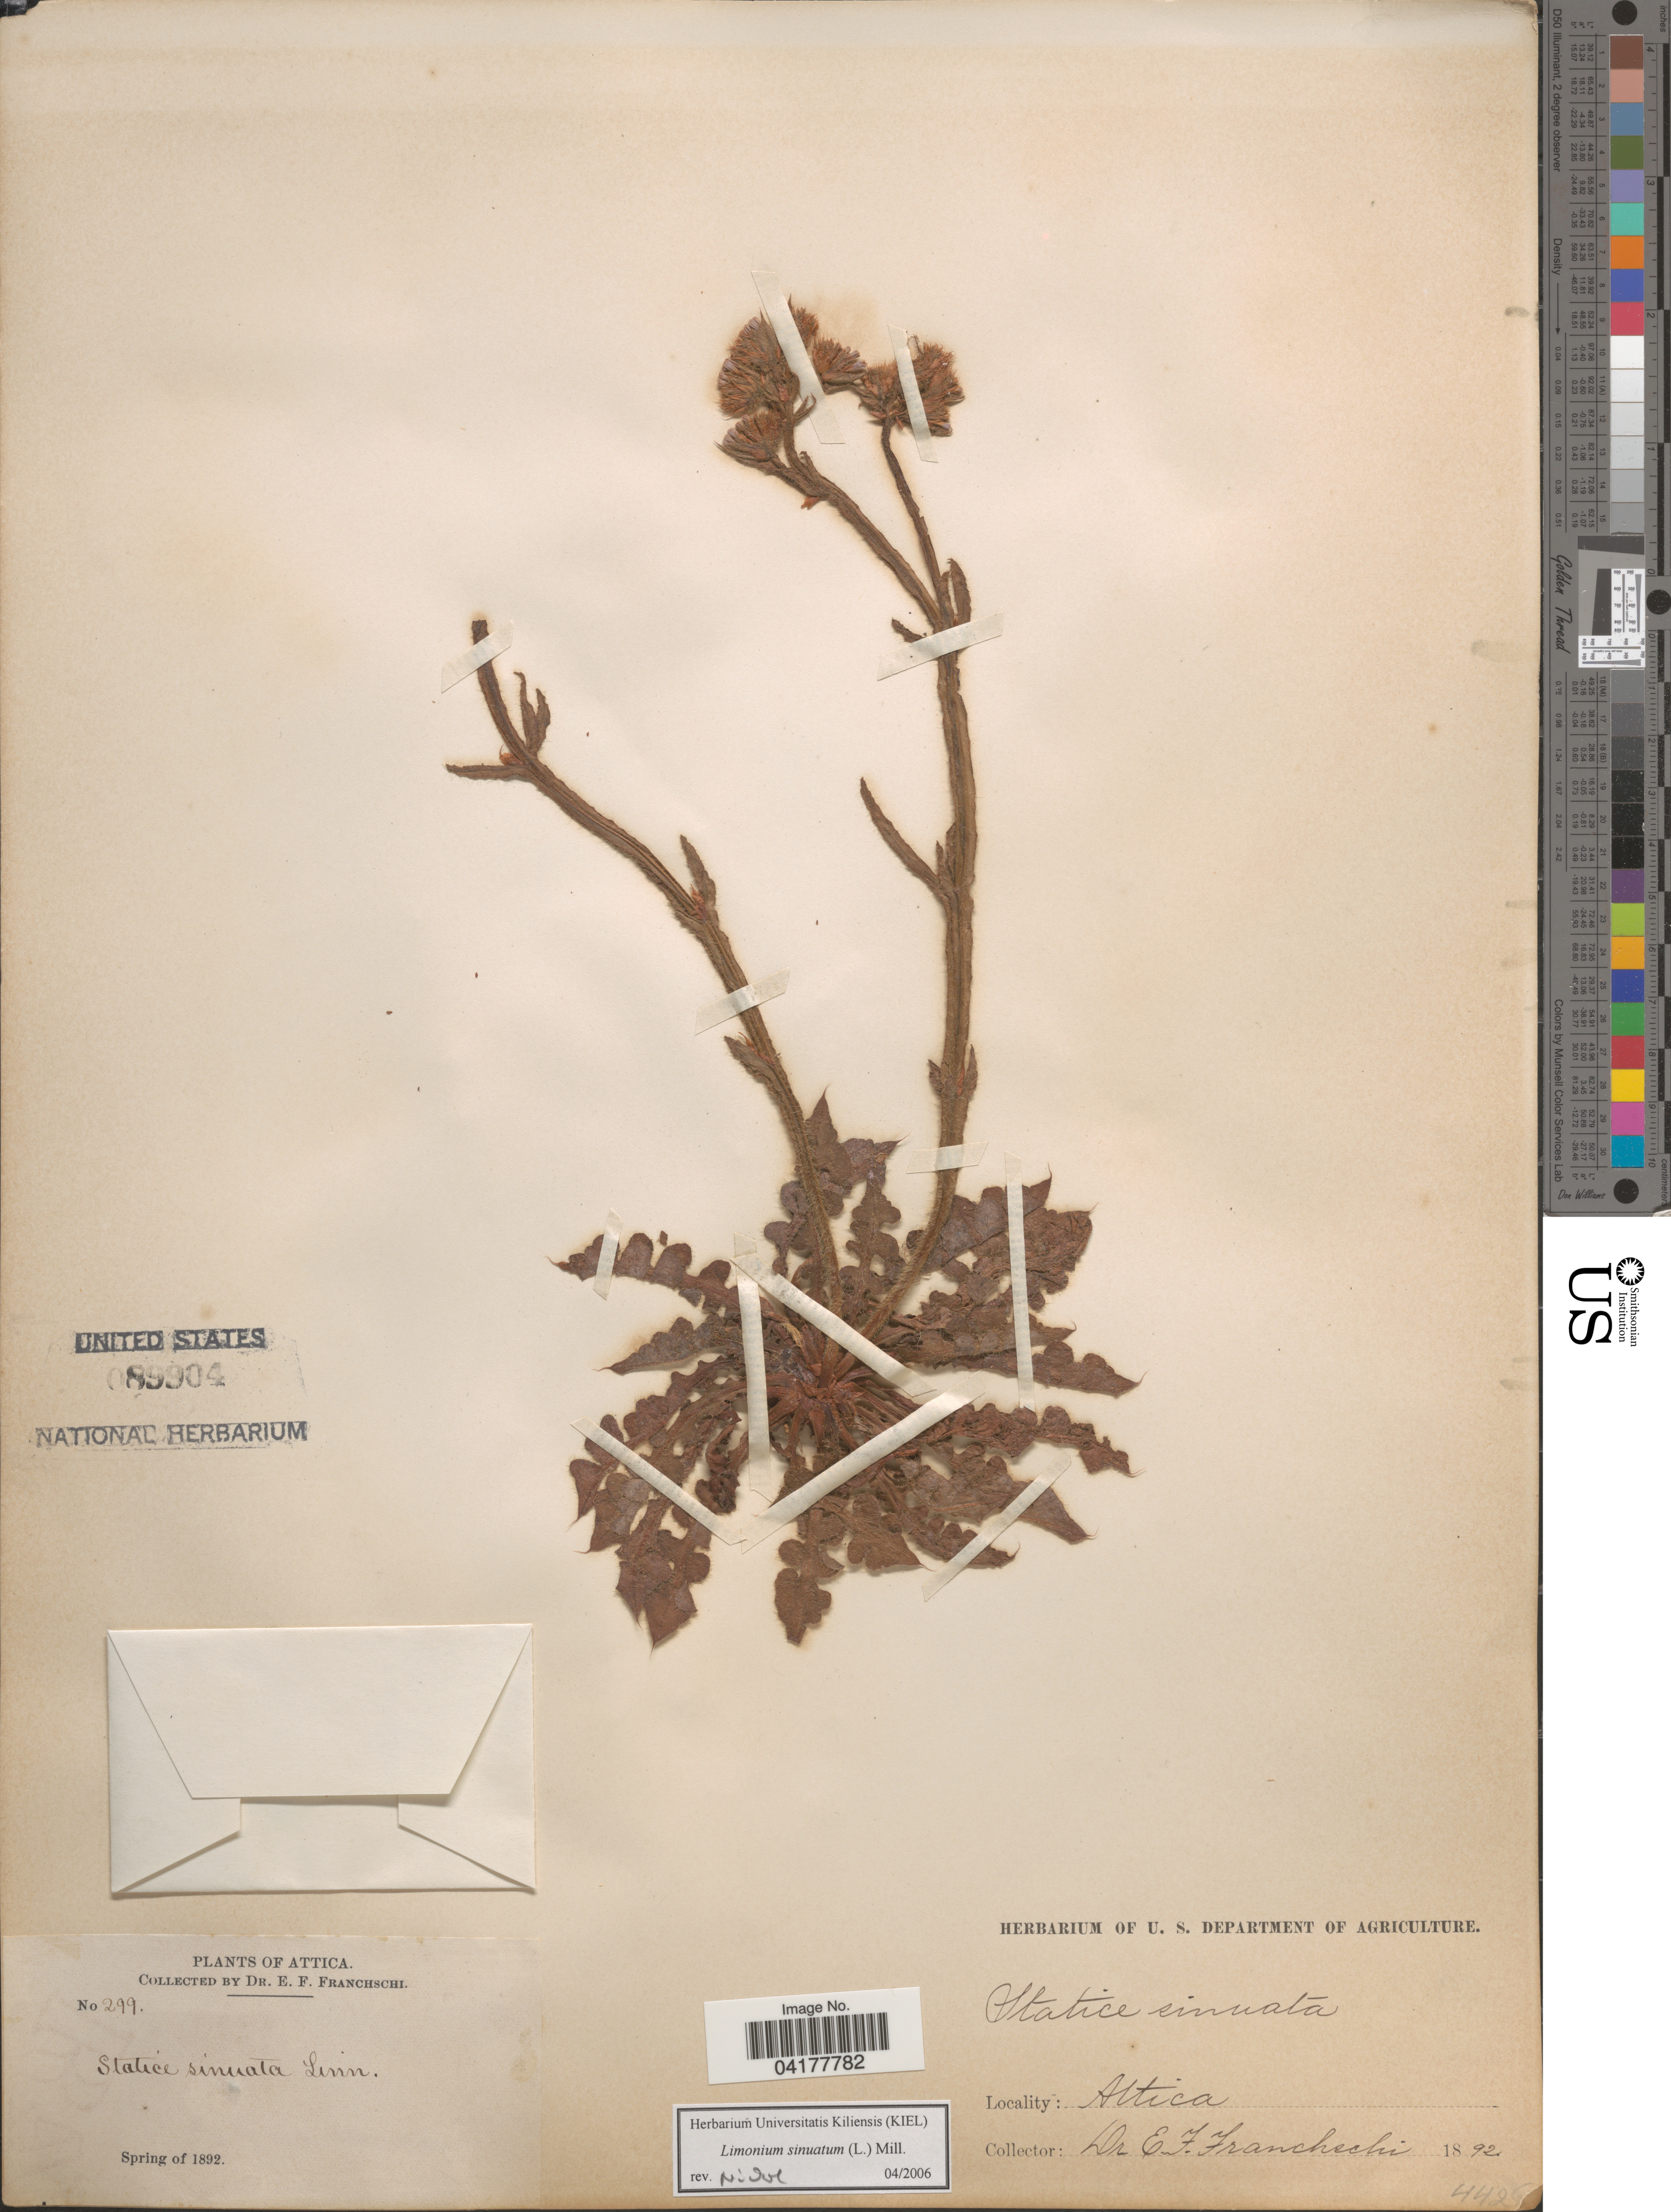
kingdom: Plantae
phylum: Tracheophyta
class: Magnoliopsida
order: Caryophyllales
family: Plumbaginaceae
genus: Limonium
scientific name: Limonium sinuatum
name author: (L.) Mill.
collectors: E. Franchschi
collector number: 299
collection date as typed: Spring of 1892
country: Greece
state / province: Attica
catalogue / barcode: US 89904